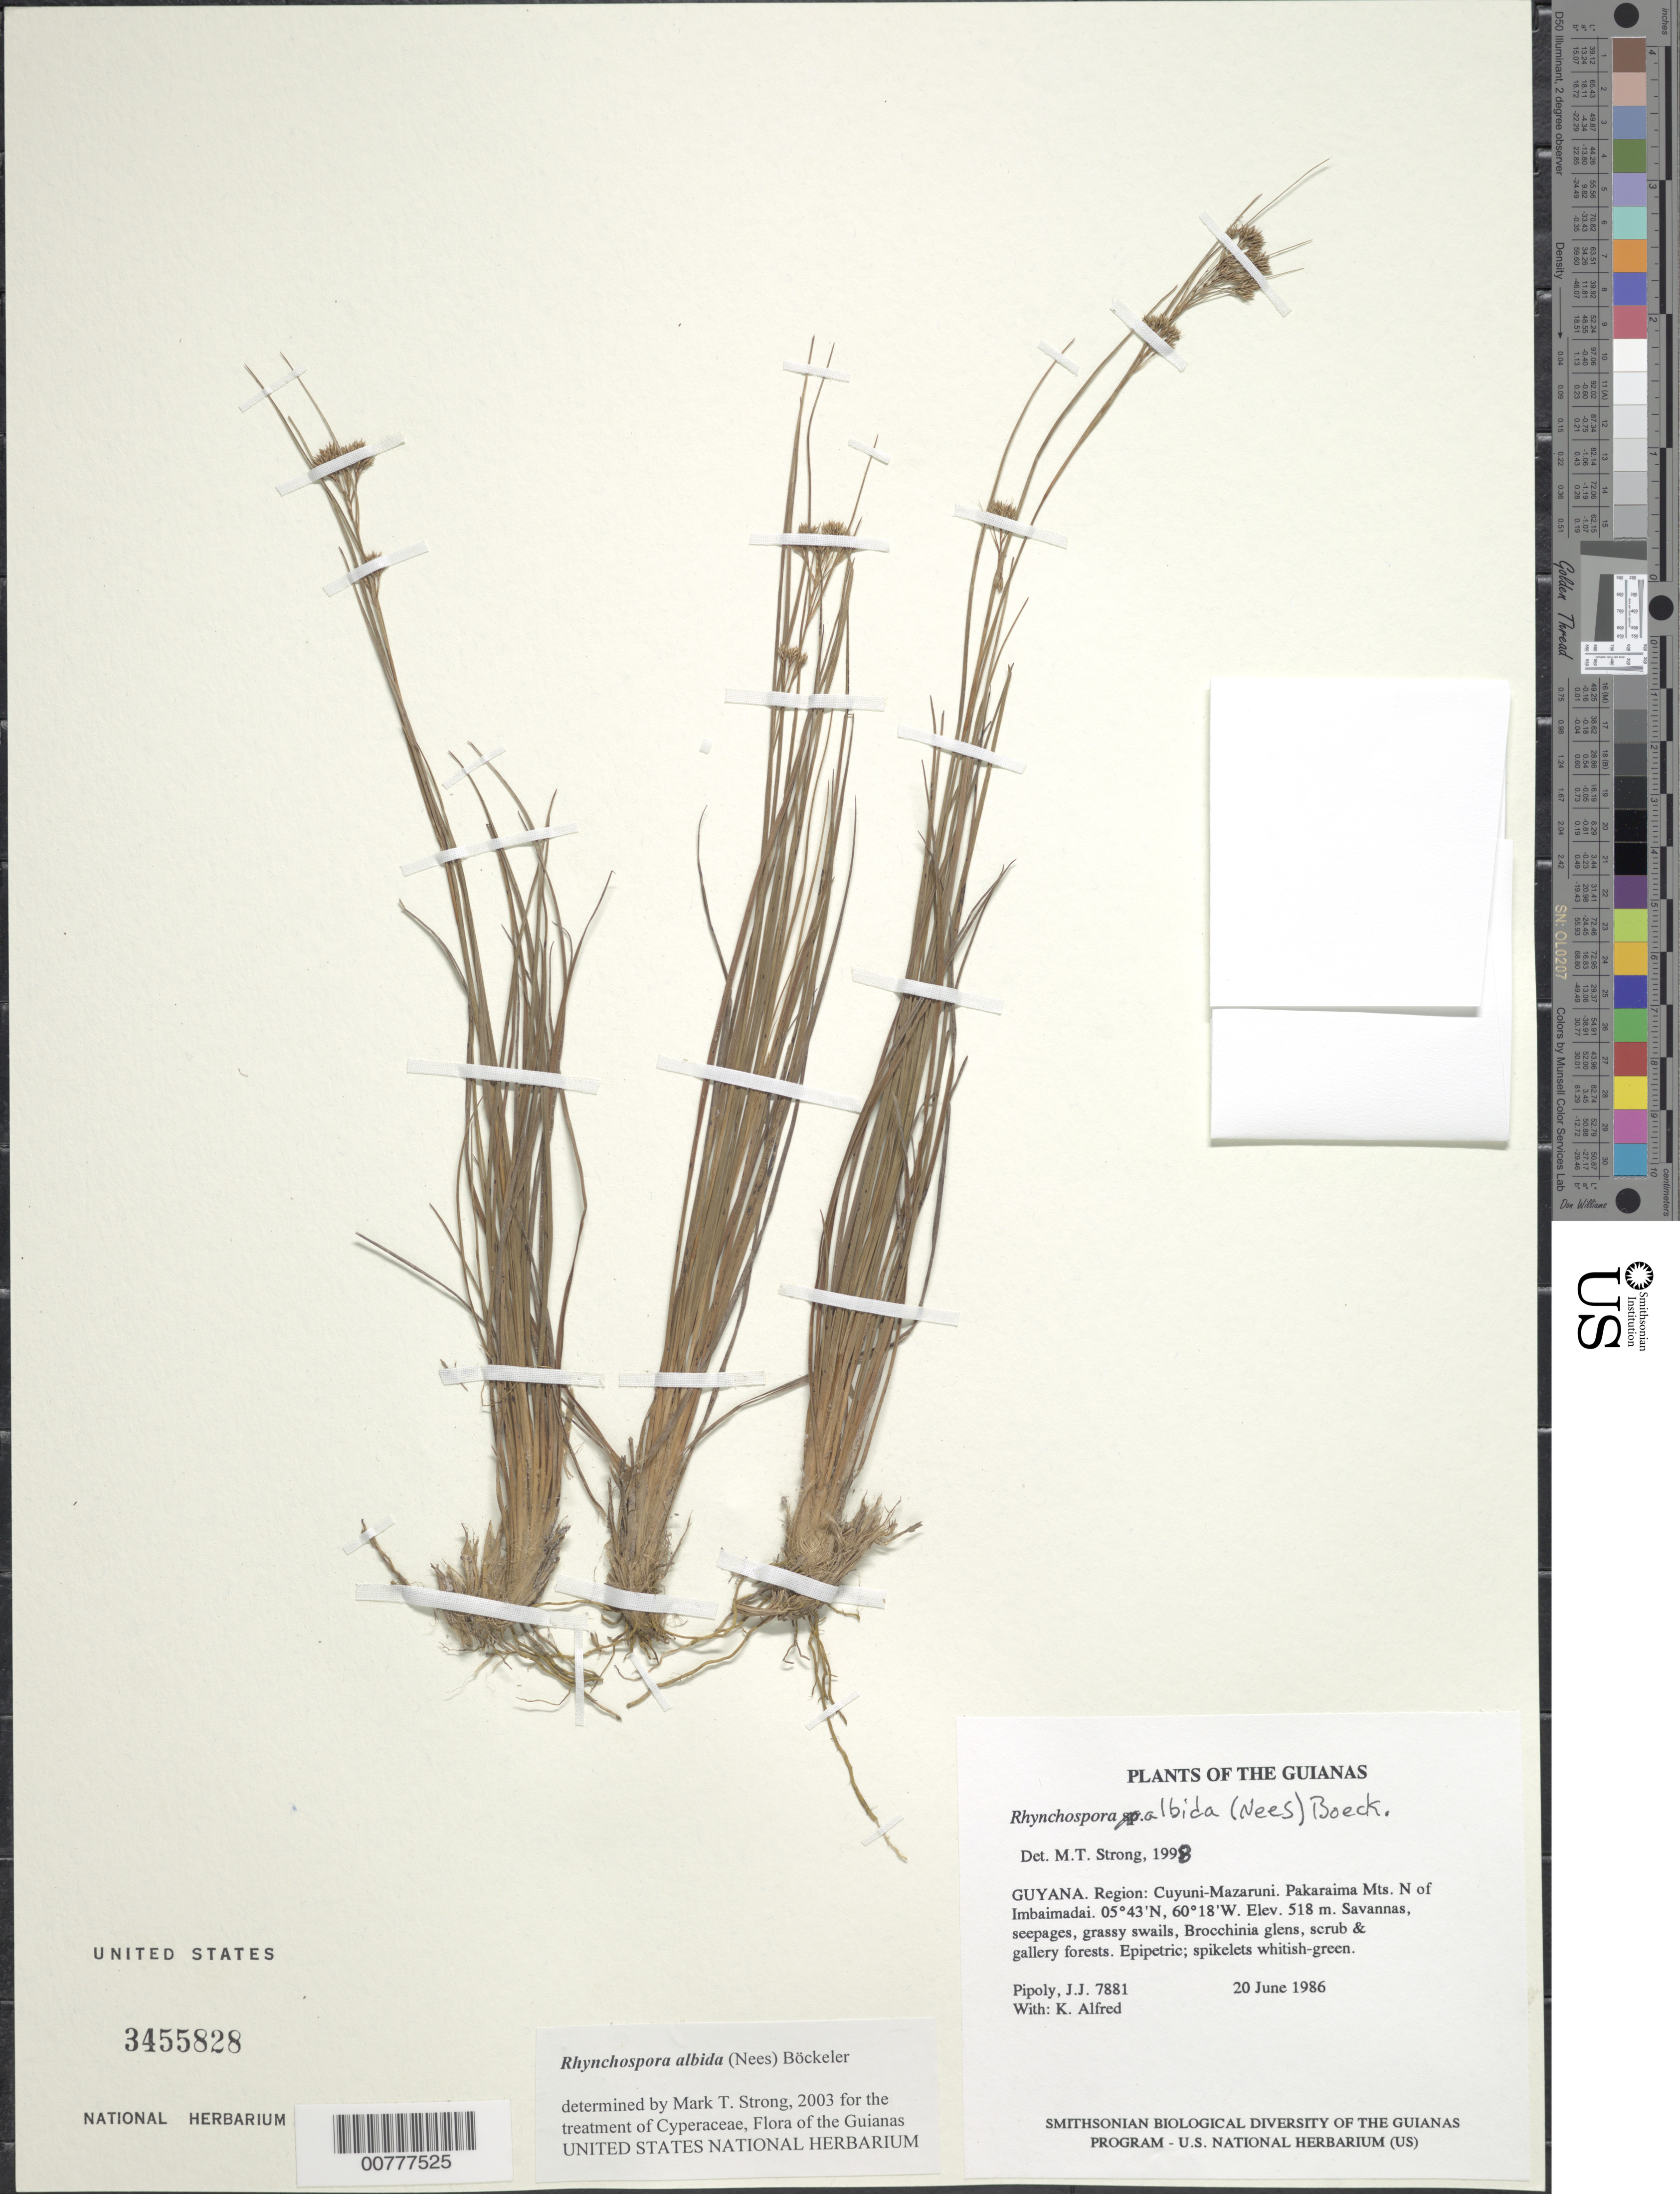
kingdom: Plantae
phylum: Tracheophyta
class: Liliopsida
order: Poales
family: Cyperaceae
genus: Rhynchospora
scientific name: Rhynchospora albida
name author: (Nees) Boeckeler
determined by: Strong, M. T., (US), Smithsonian Institution - National Museum of Natural History (UNITED STATES)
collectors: J. J. Pipoly & K. Alfred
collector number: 7881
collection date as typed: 20 June 1986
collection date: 1986-06-20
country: Guyana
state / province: Cuyuni-Mazaruni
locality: Pakaraima Mts. N of Imbaimadai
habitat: Savannas, seepages, grassy swails, Brocchinia glens, scrub & gallery forests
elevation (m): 518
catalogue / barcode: US 3455828